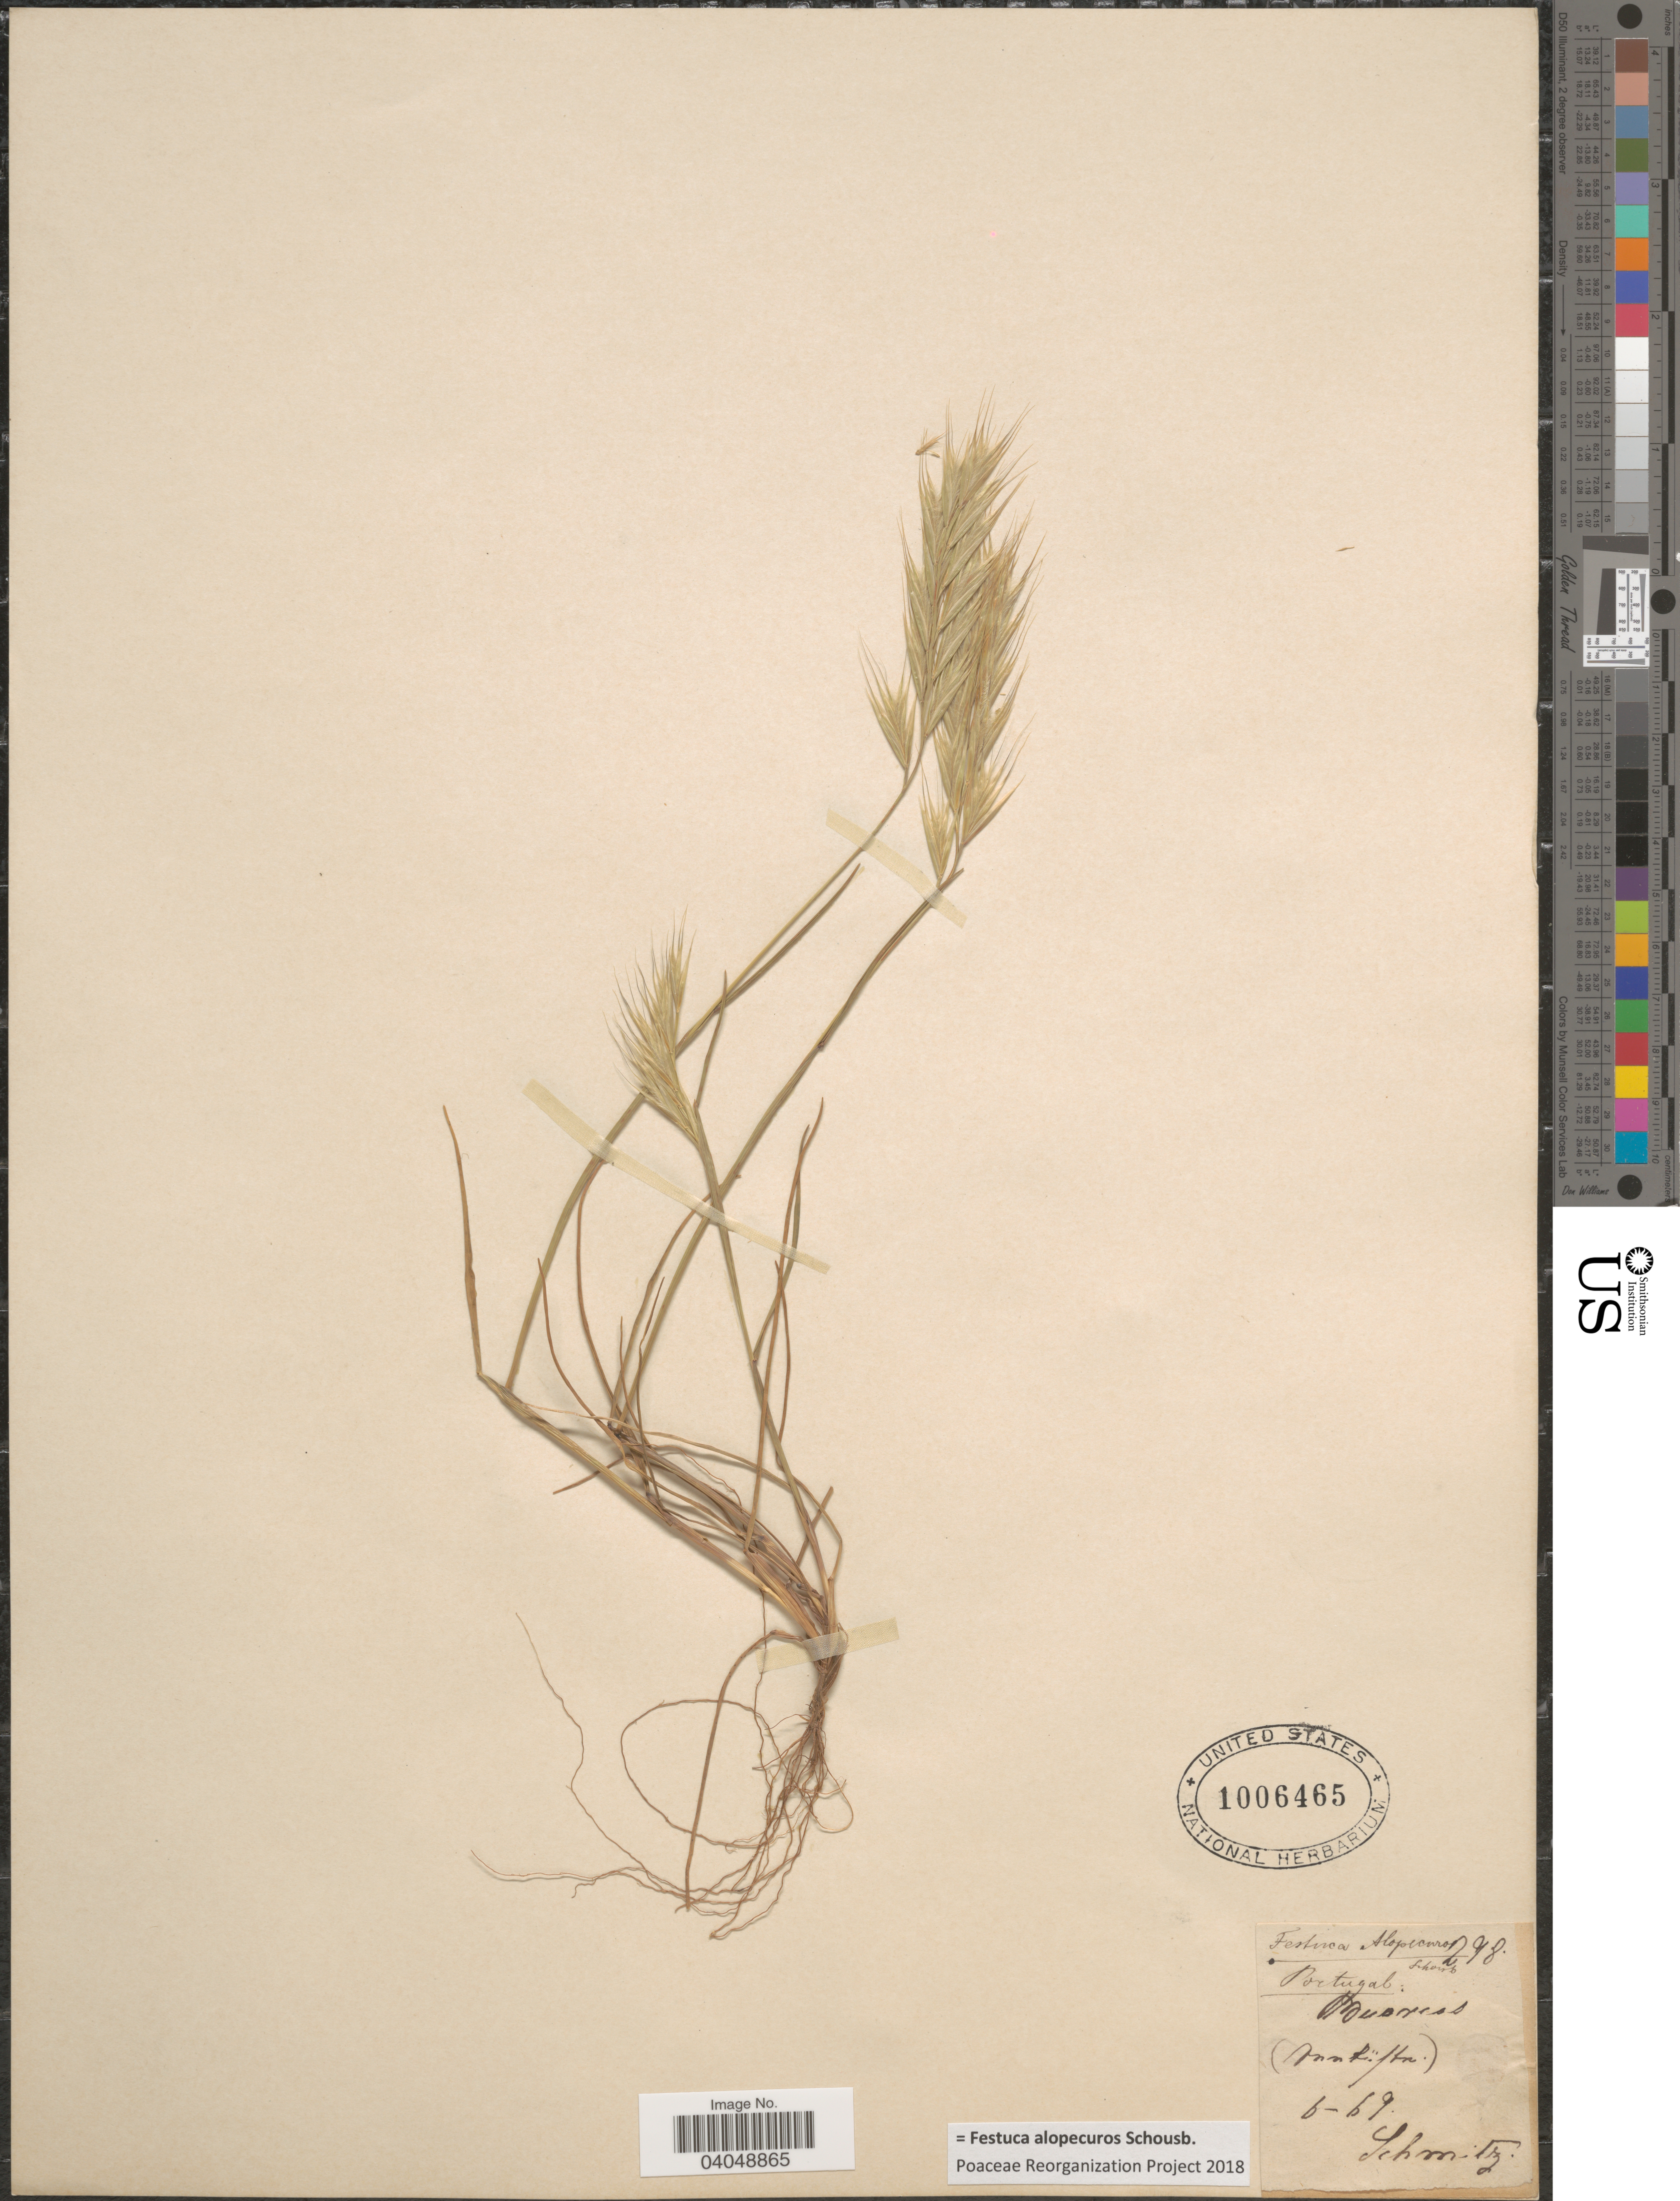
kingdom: Plantae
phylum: Tracheophyta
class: Liliopsida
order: Poales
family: Poaceae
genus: Festuca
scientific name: Festuca alopecuros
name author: Schousb.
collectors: -. Schmitz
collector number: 298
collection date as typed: Transcribed d/m/y: /6/69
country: Portugal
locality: Buercas [interpreted].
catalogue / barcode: US 1006465